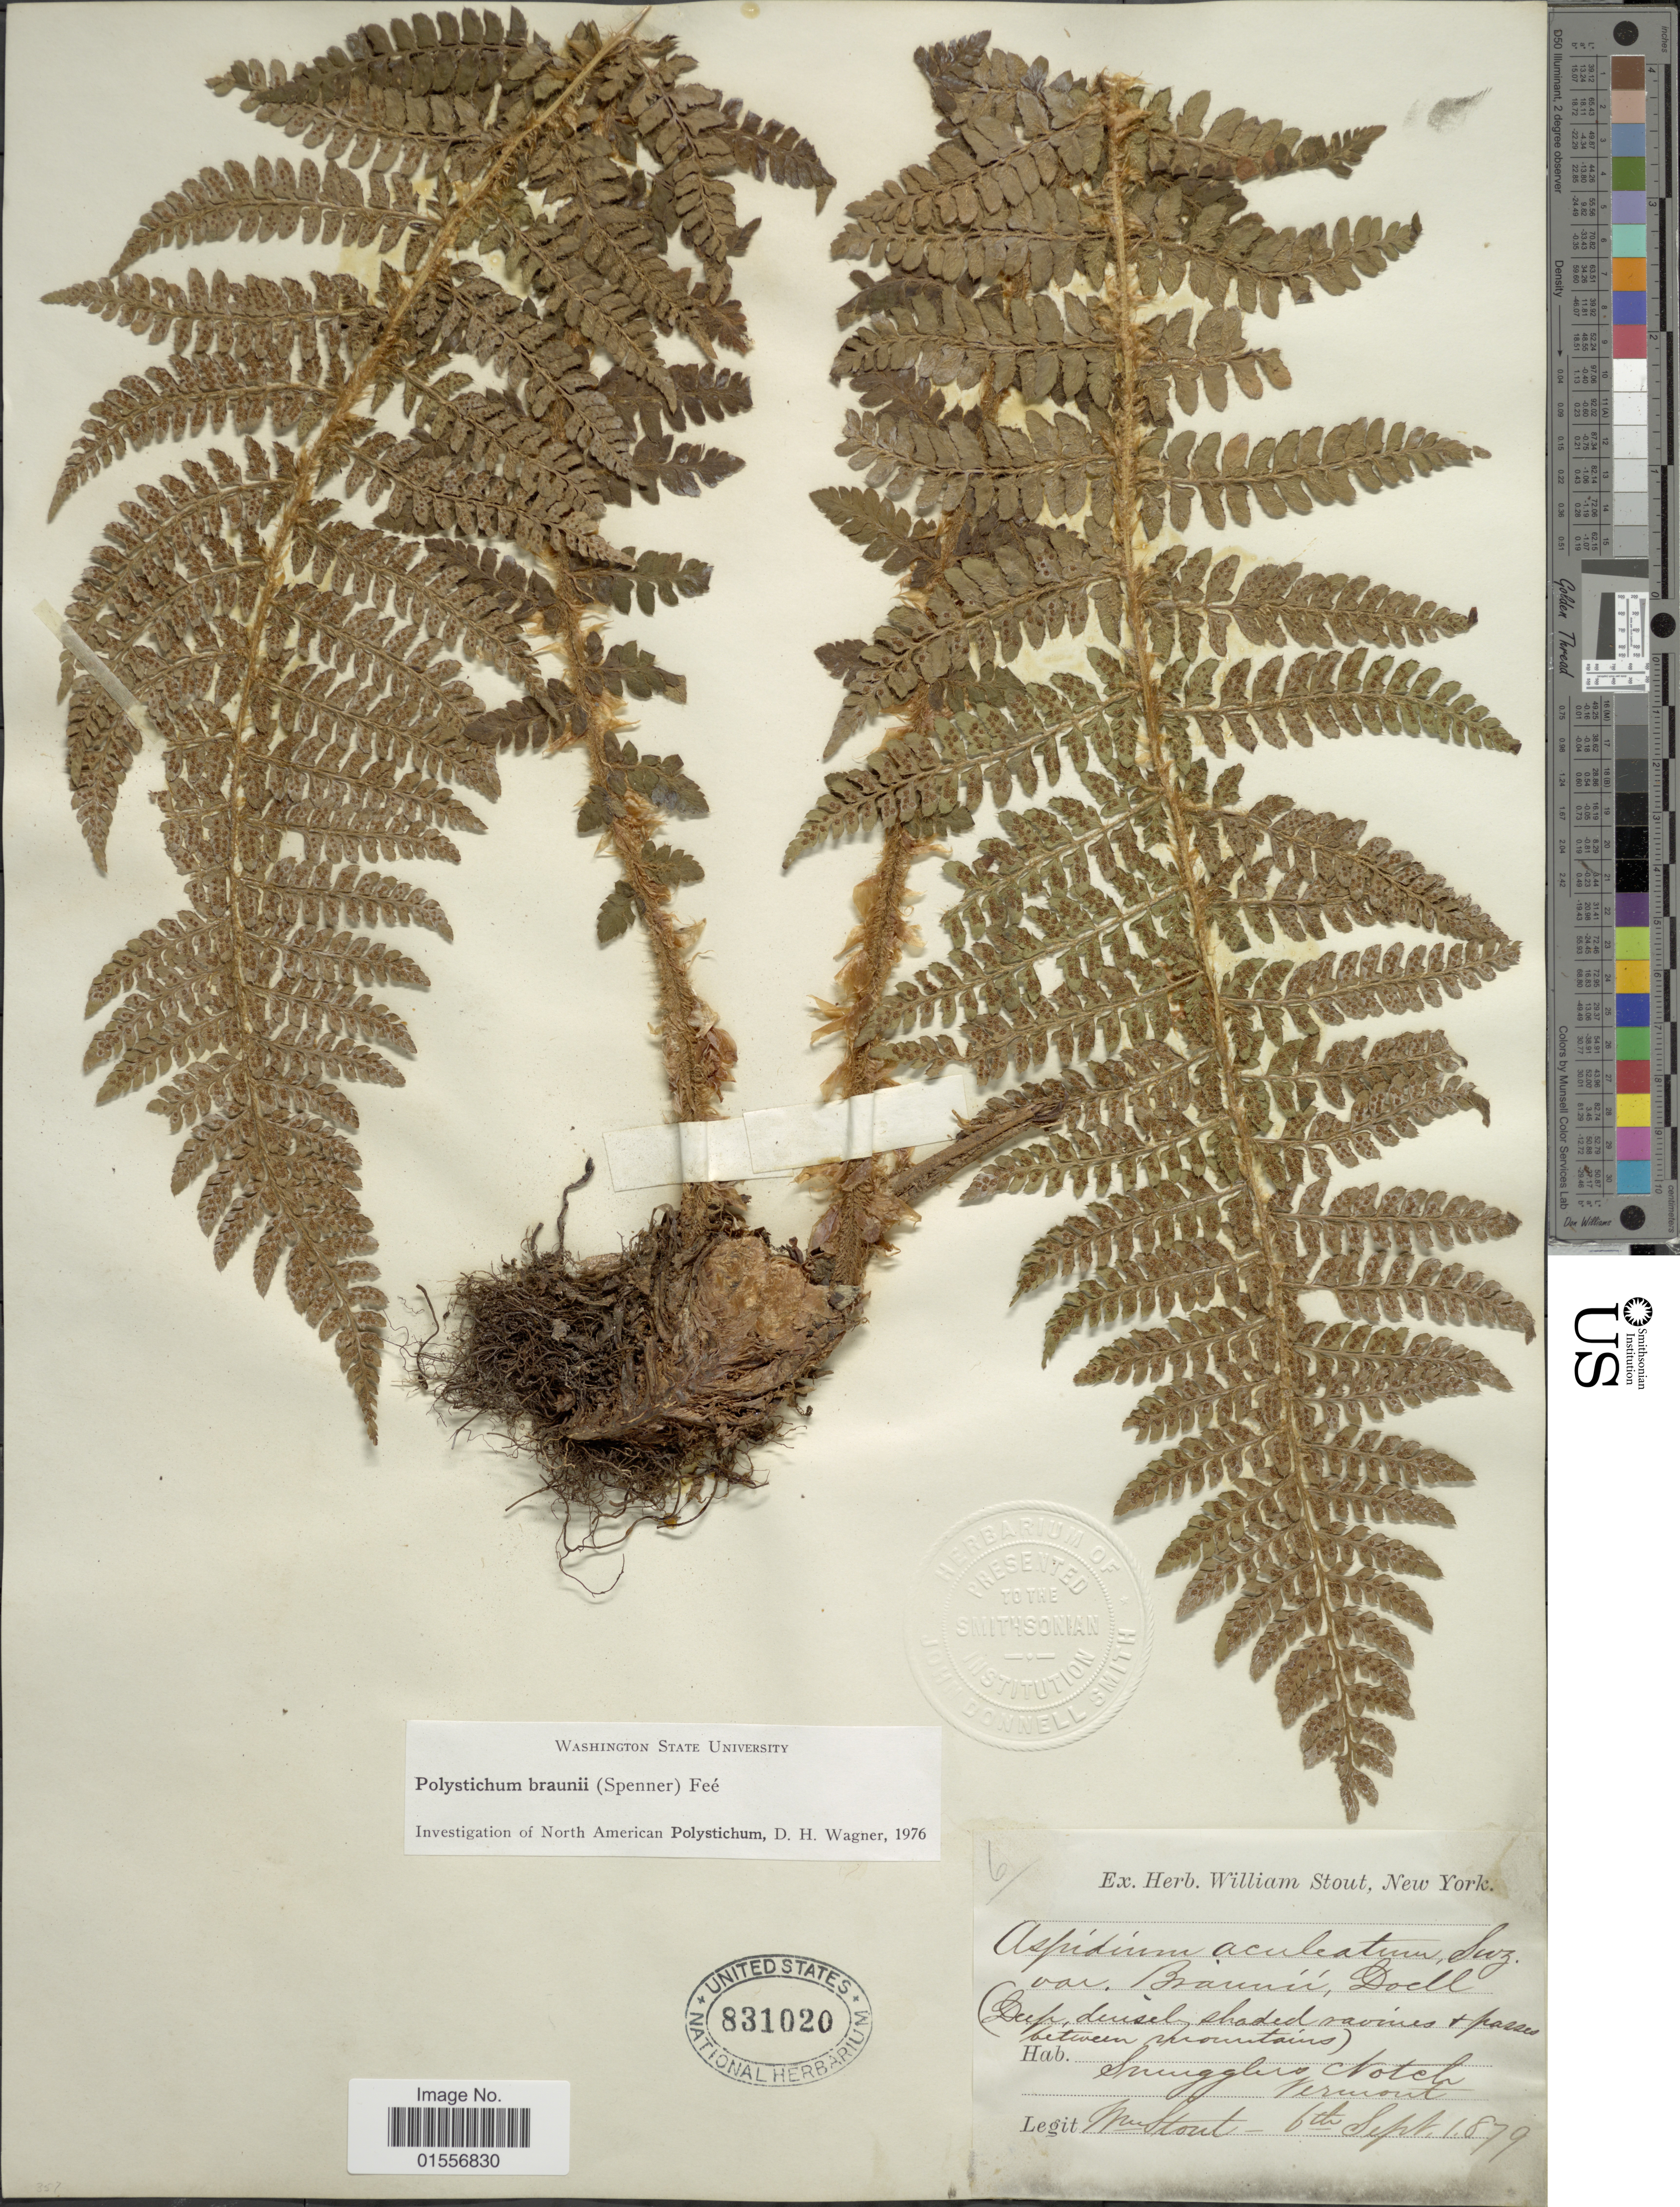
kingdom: Plantae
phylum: Tracheophyta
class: Polypodiopsida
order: Polypodiales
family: Dryopteridaceae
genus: Polystichum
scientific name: Polystichum braunii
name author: (Spenn.) Fée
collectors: W. Stout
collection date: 1879-09-06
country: United States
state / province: Vermont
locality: Between mountains, Smugglers'Notch.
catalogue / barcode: US 831020